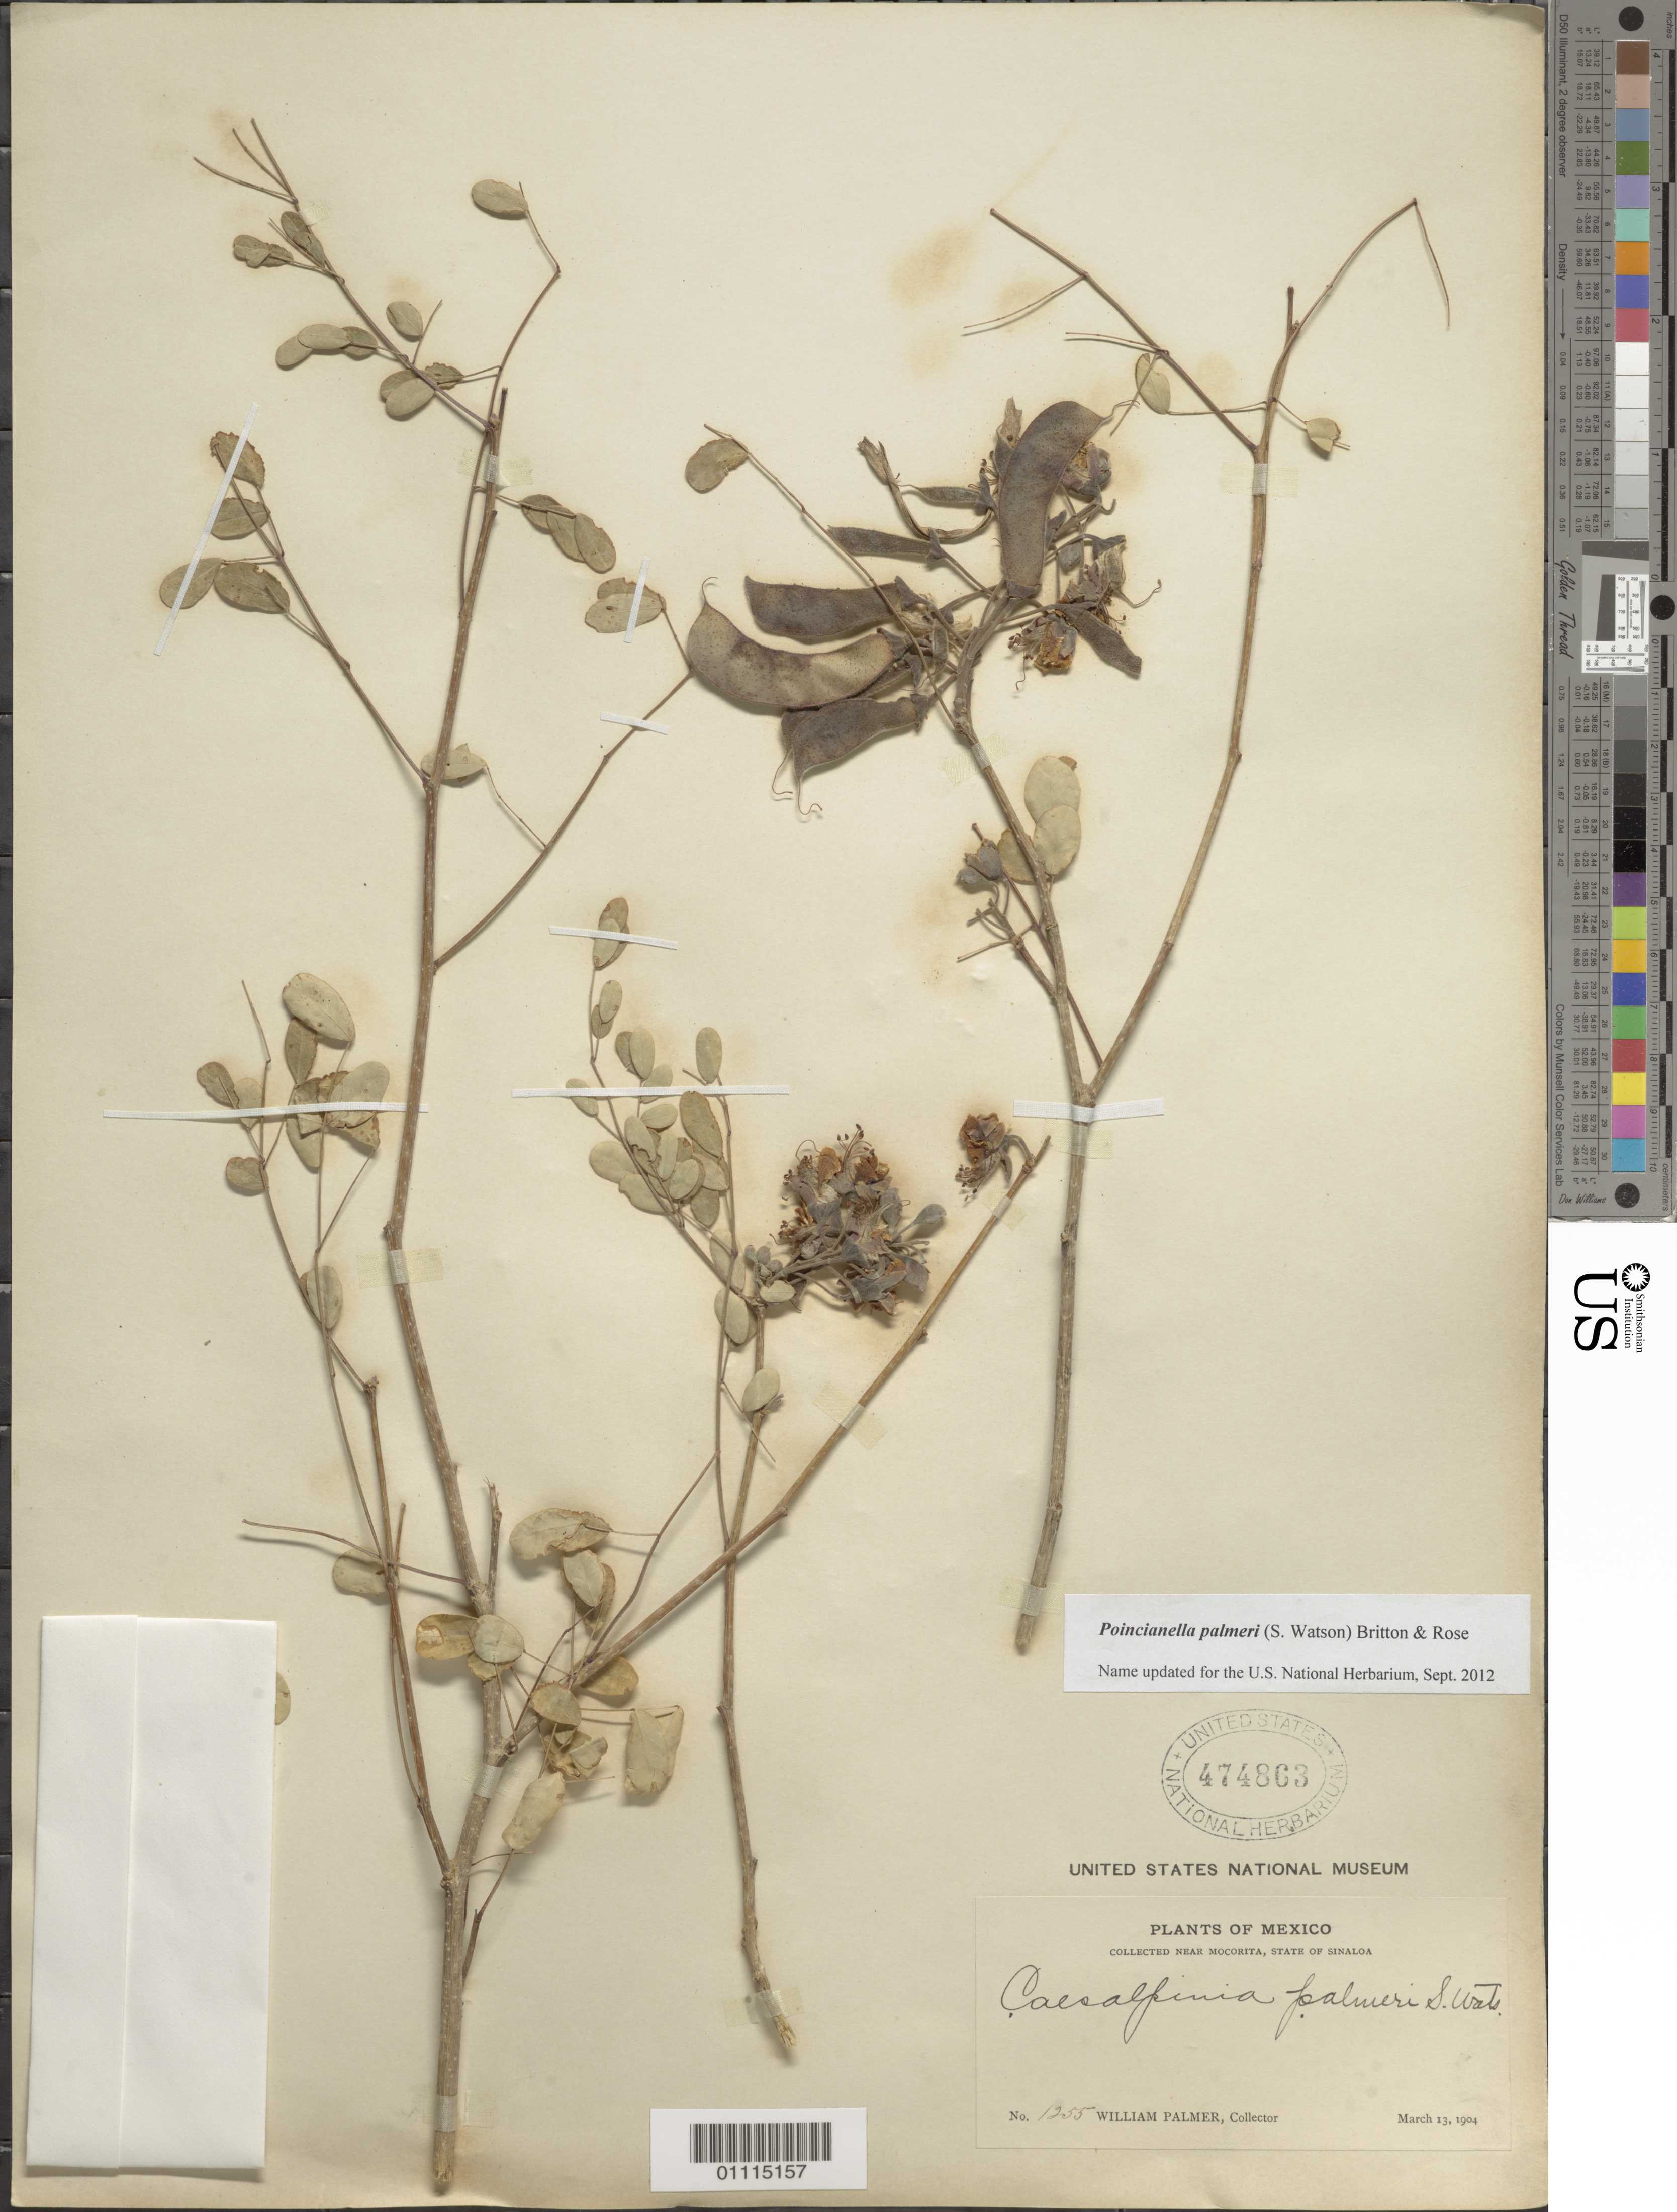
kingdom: Plantae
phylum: Tracheophyta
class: Magnoliopsida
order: Fabales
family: Fabaceae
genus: Erythrostemon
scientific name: Erythrostemon palmeri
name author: (S. Watson) Gagnon & G.P. Lewis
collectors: W. Palmer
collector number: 1255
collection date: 1904-03-13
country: Mexico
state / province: Sinaloa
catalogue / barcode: US 474863